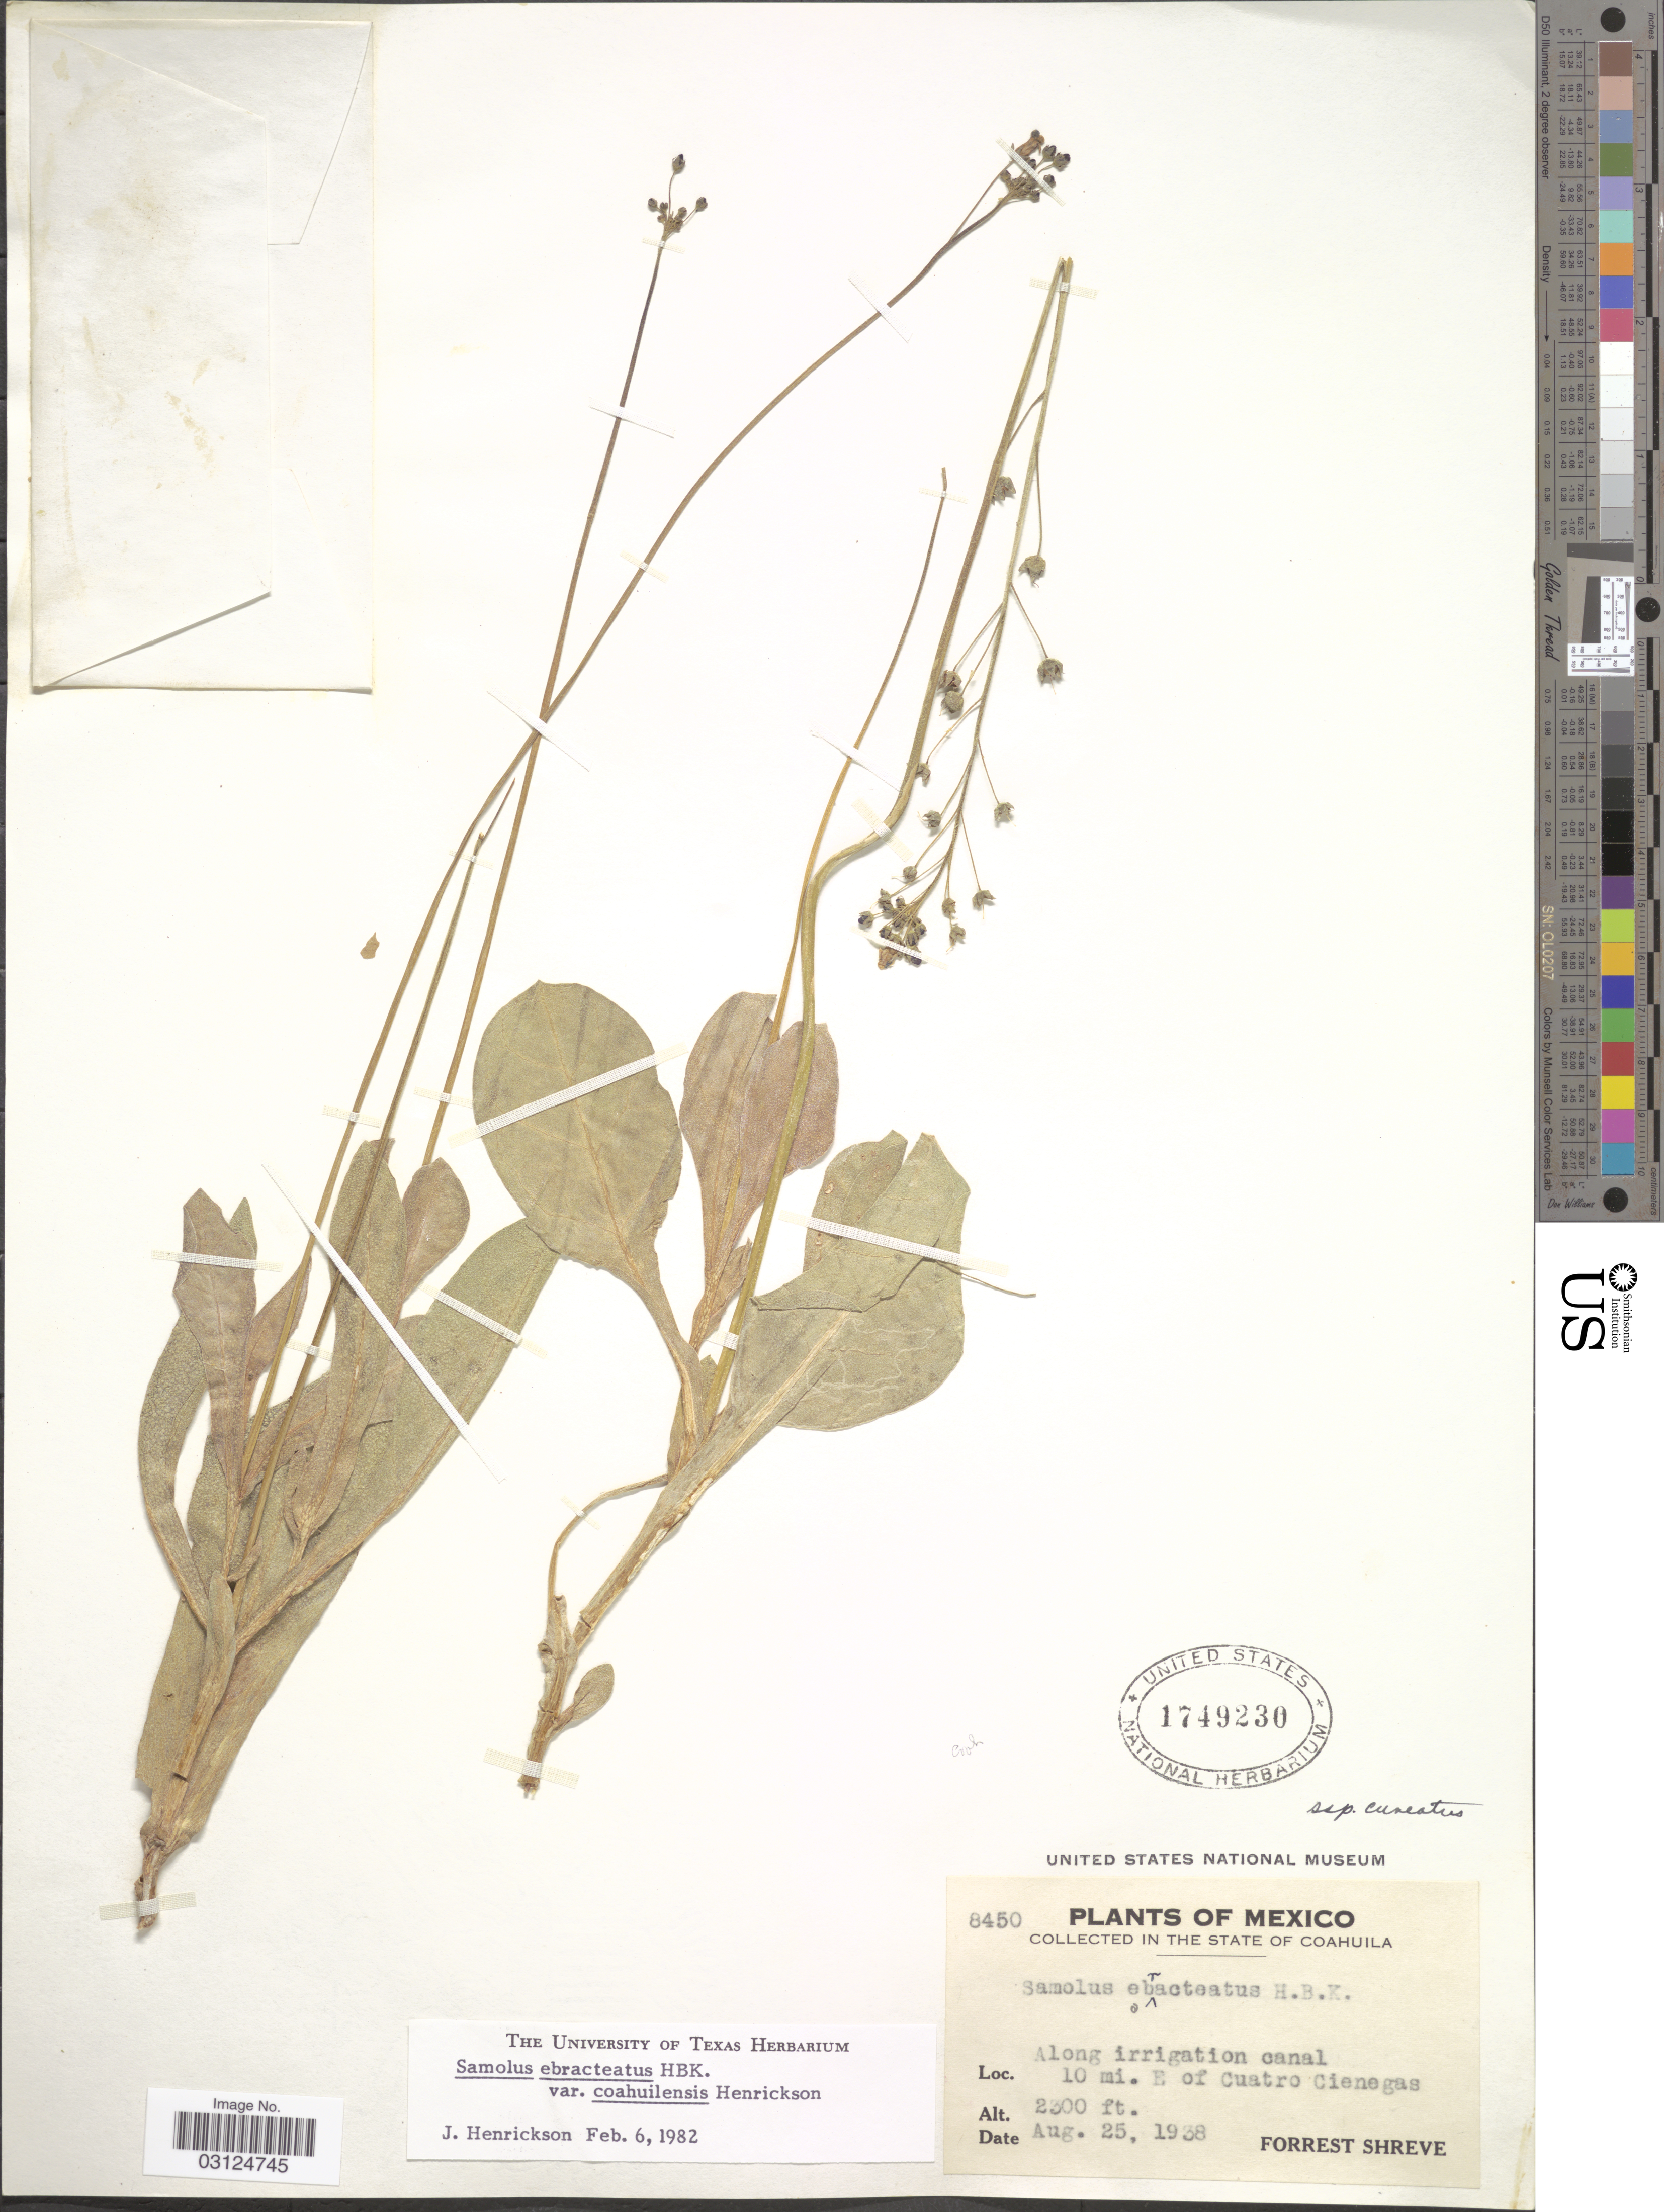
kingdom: Plantae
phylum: Tracheophyta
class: Magnoliopsida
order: Ericales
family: Primulaceae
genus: Samolus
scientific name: Samolus ebracteatus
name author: Kunth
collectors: F. Shreve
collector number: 8450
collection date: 1938-08-25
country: Mexico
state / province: Coahuila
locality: Along irritgation canal 10 mi. E of Cuatro Cienegas.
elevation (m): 701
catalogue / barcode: US 1749230